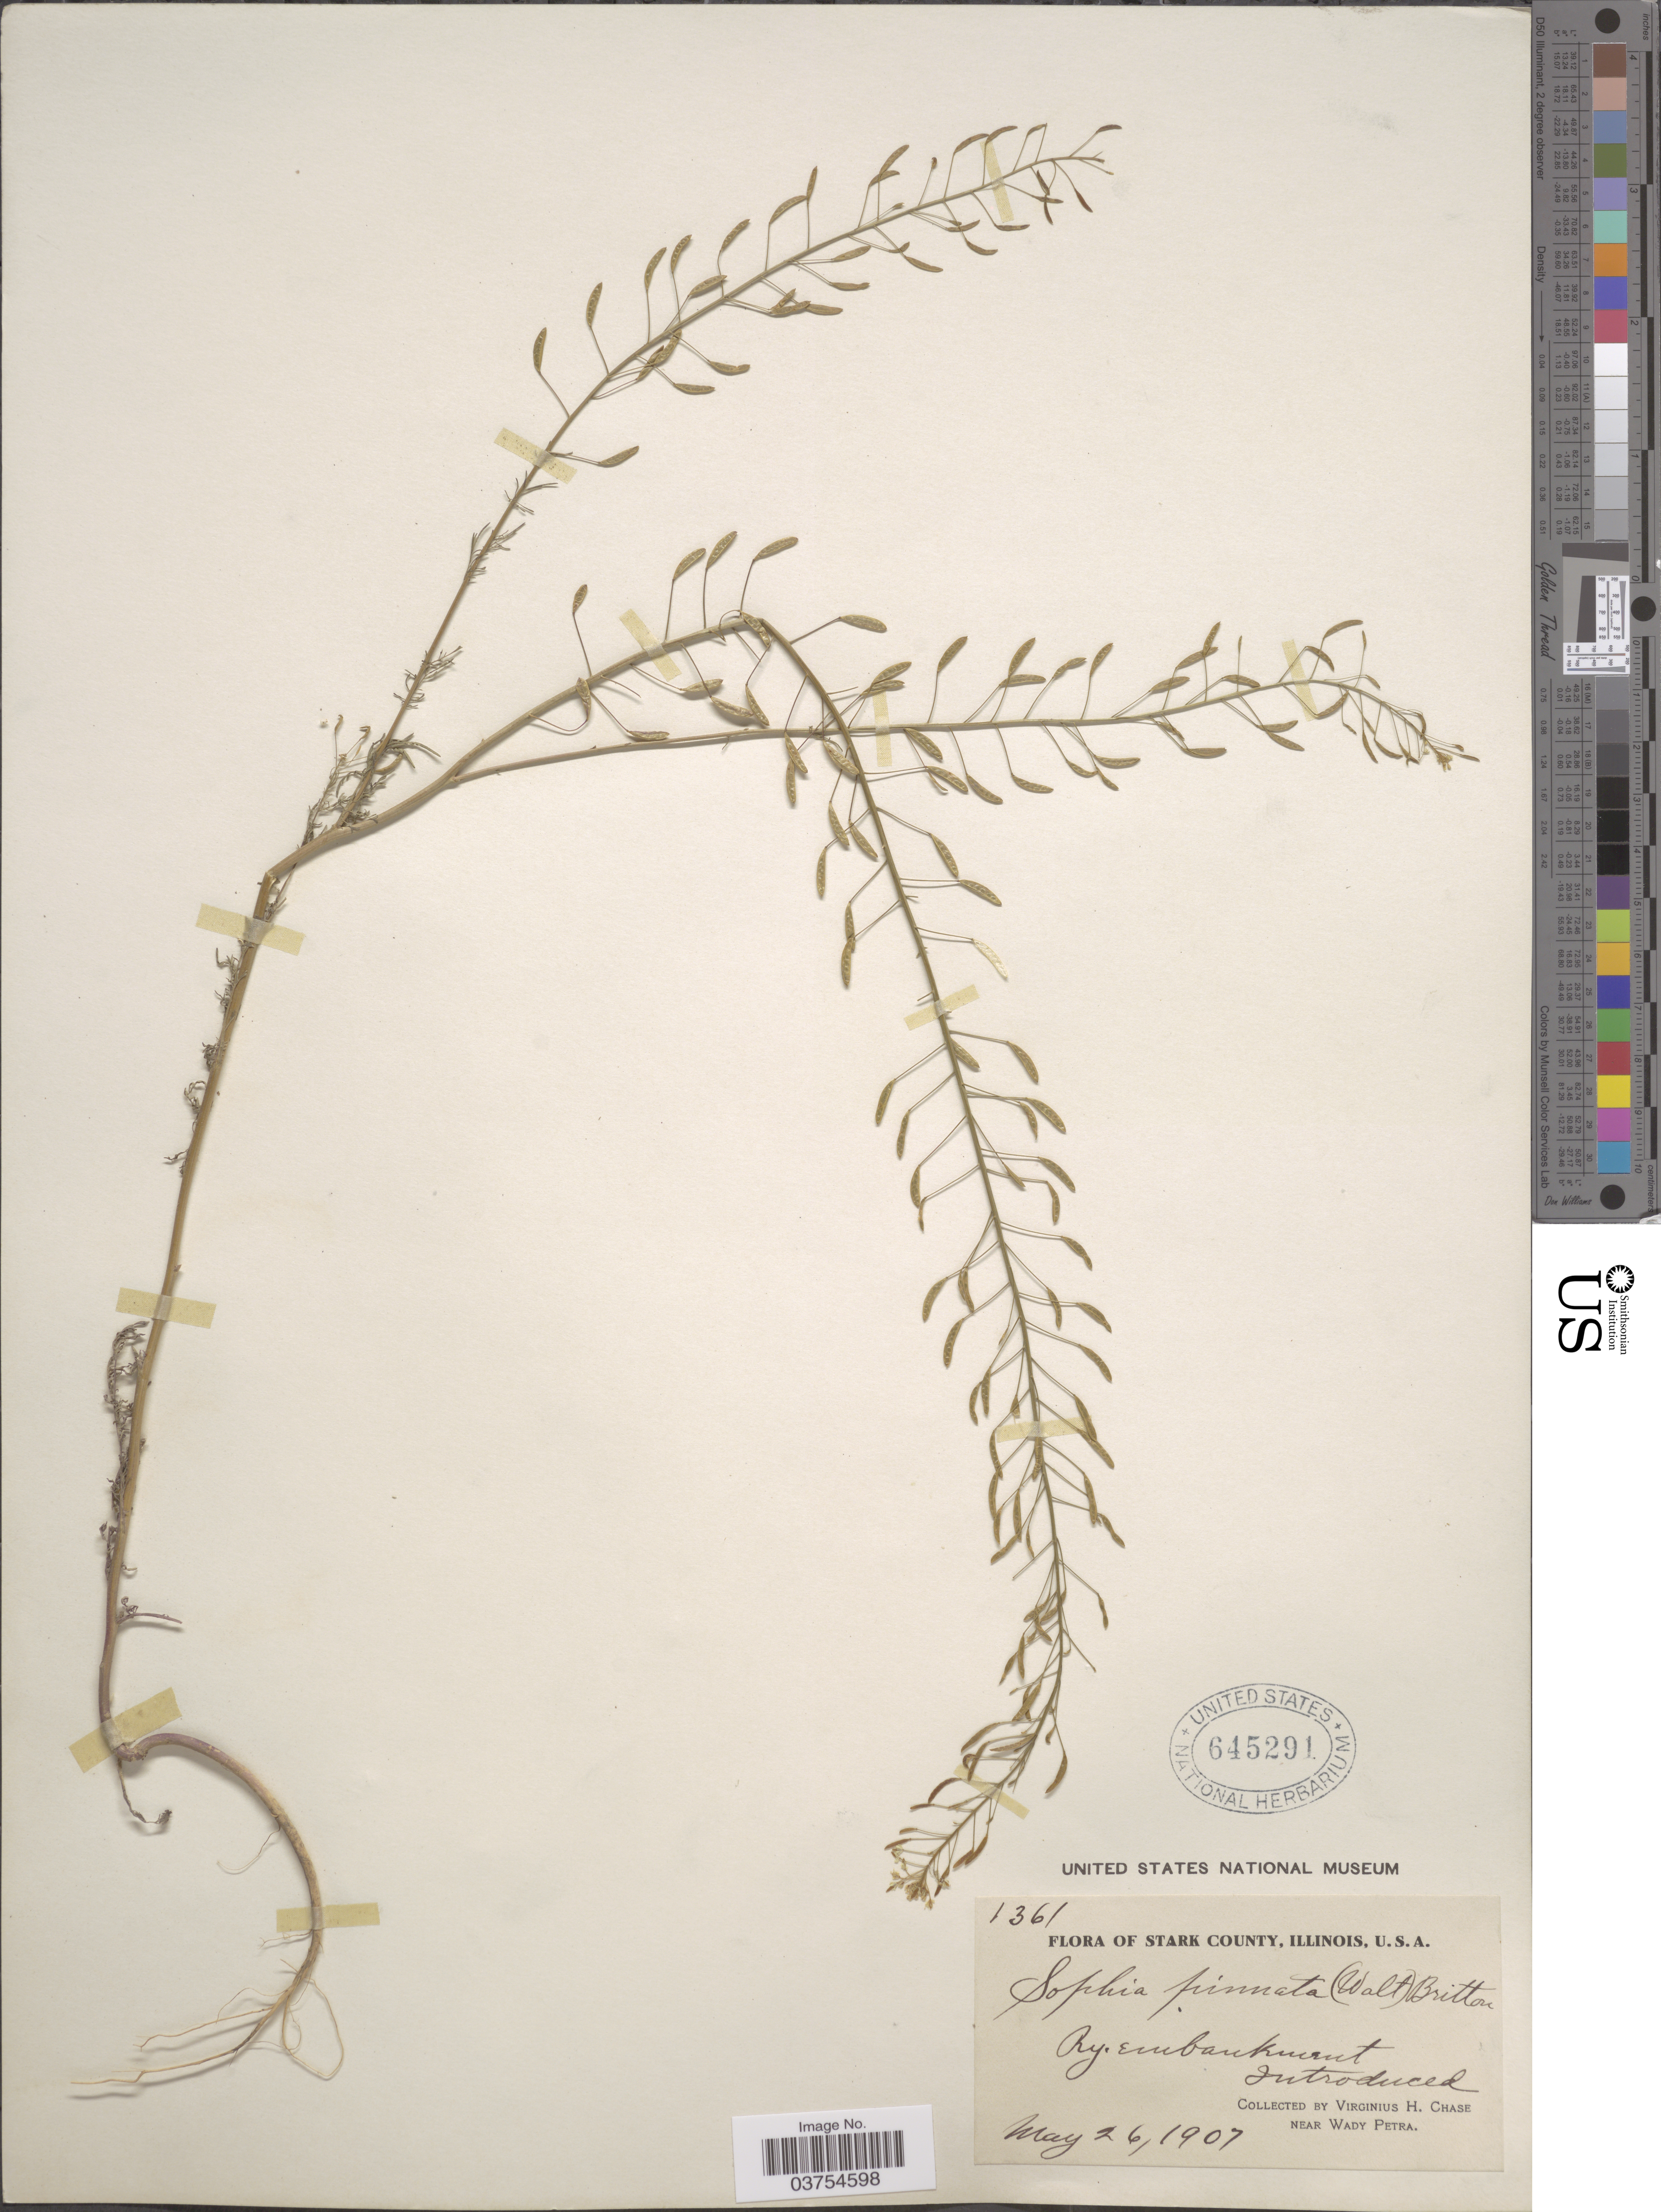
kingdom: Plantae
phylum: Tracheophyta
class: Magnoliopsida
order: Brassicales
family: Brassicaceae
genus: Descurainia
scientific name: Descurainia pinnata var. brachycarpa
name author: (Richardson) Fernald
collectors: V. H. Chase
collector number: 1361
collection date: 1907-05-26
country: United States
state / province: Illinois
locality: Stark County. Ry. Embankment. Near Wady Petra.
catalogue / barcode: US 645291